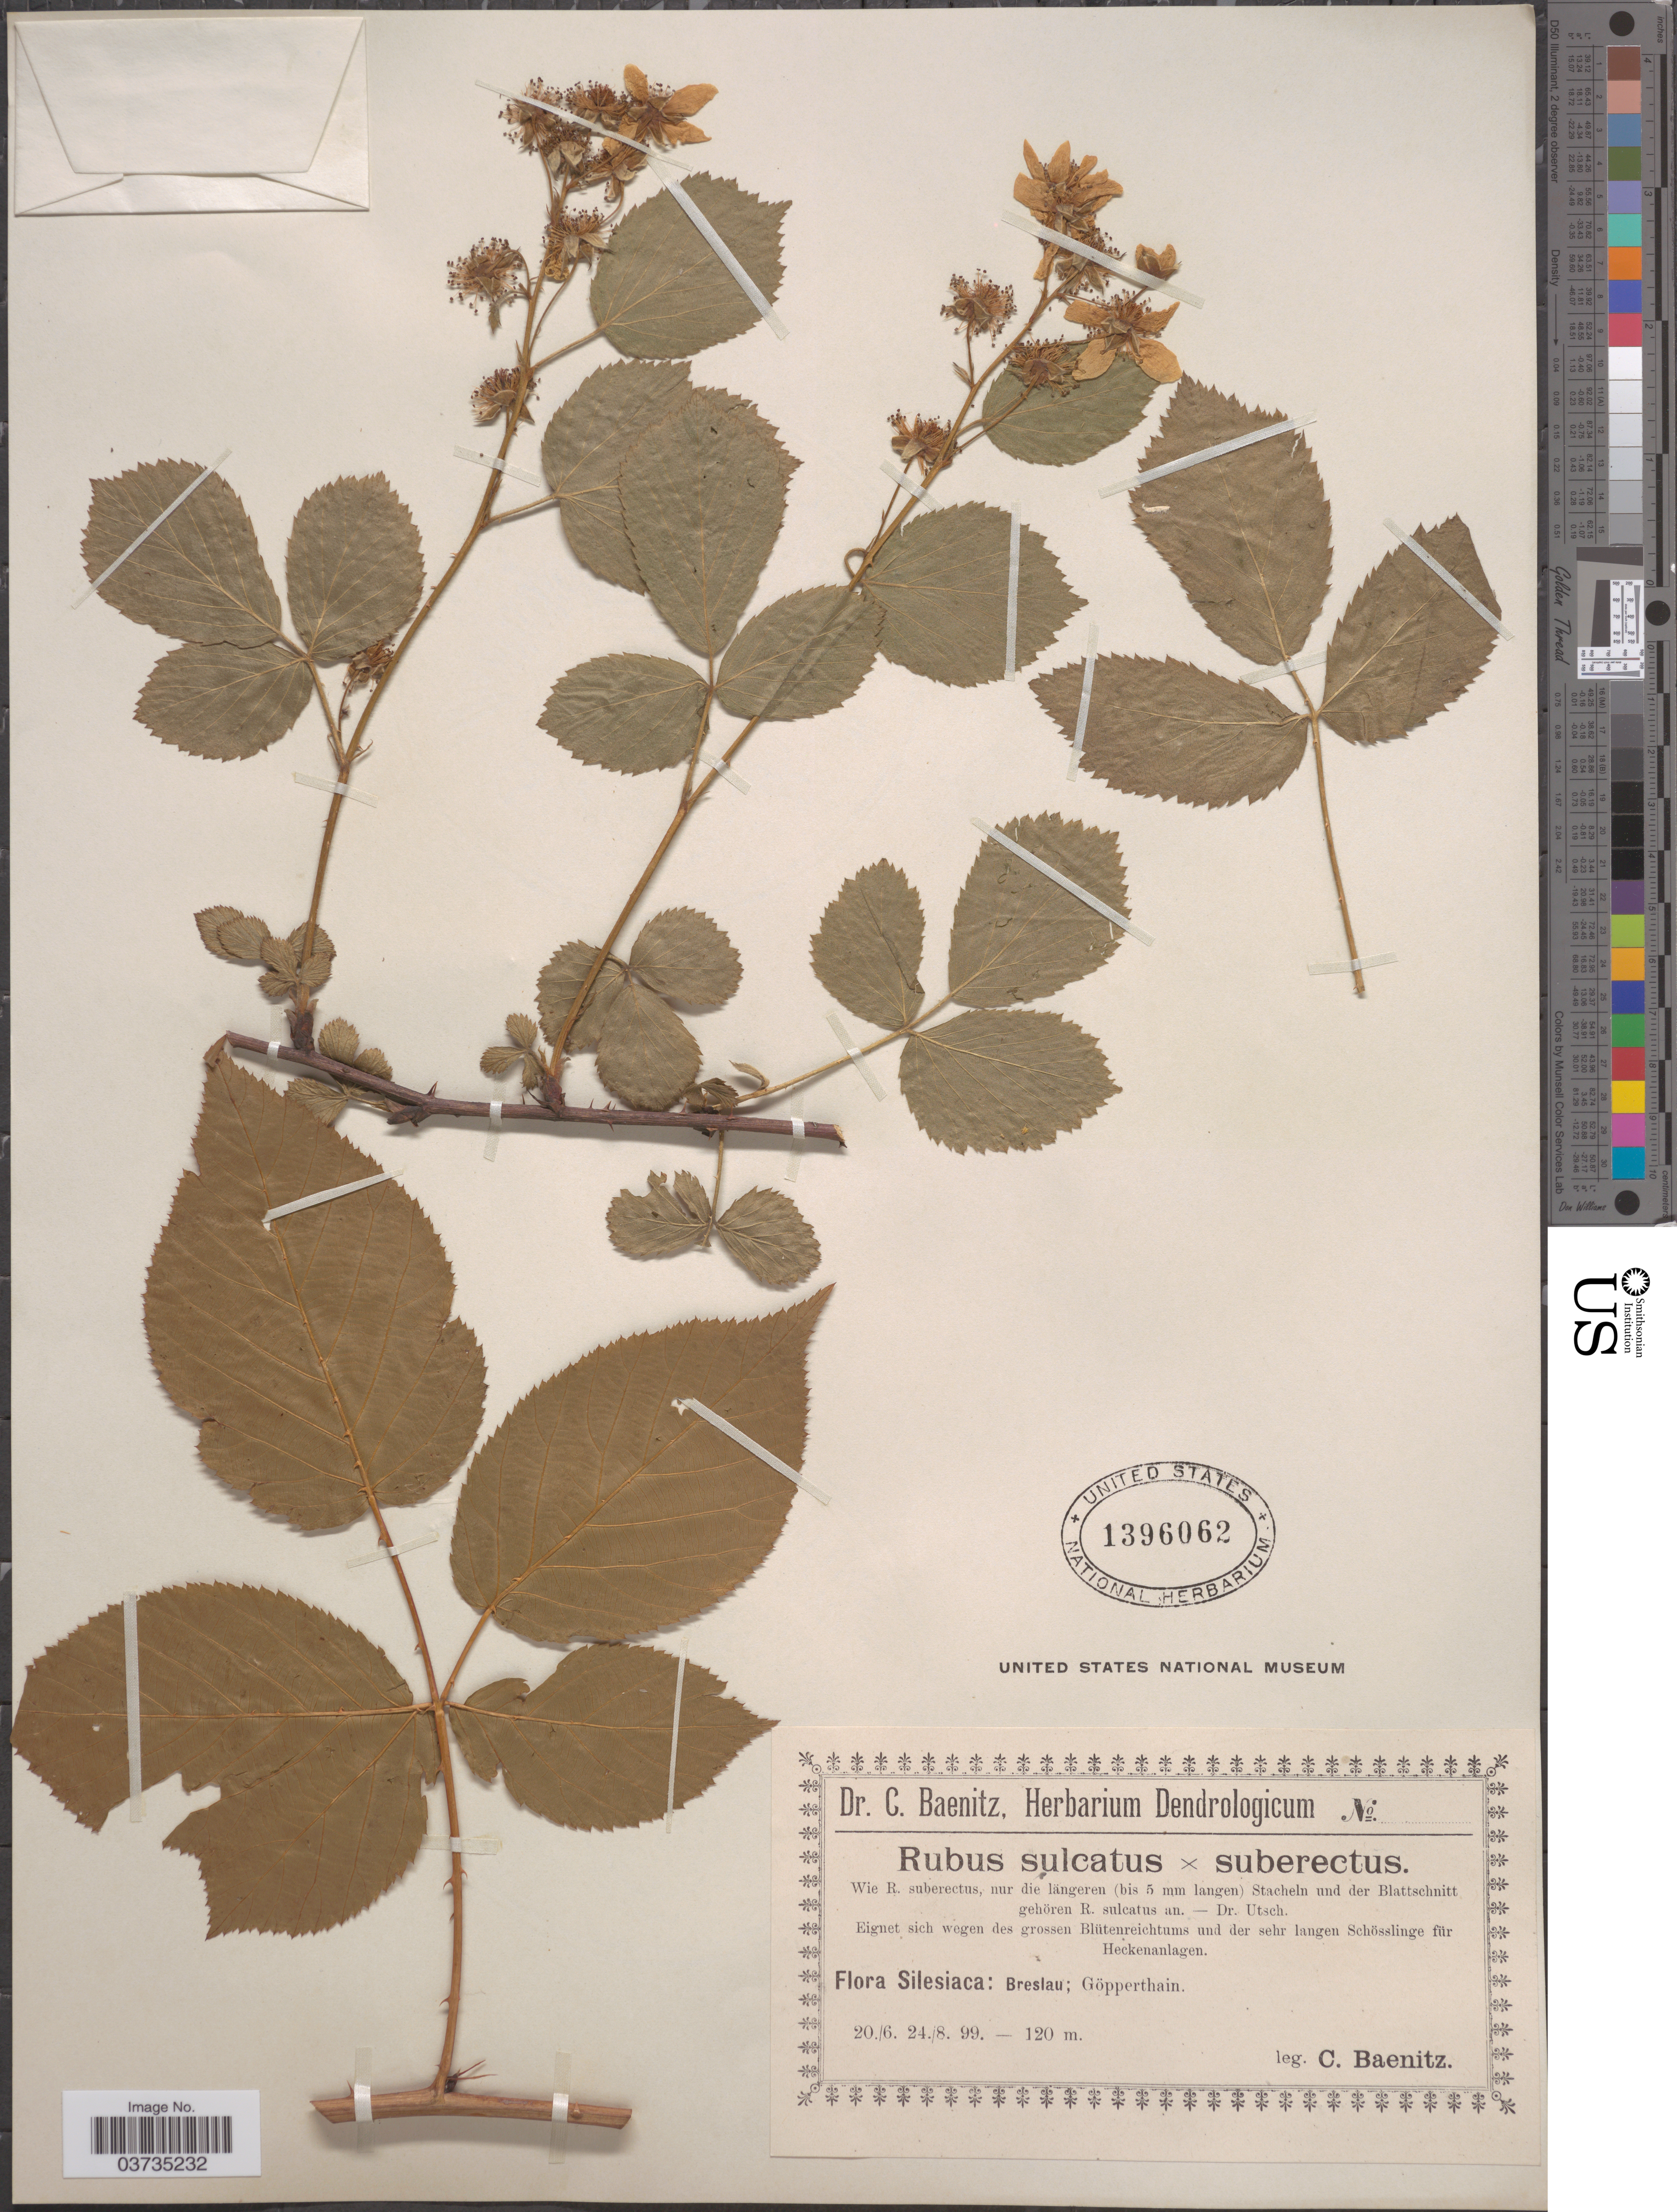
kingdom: Plantae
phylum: Tracheophyta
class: Magnoliopsida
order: Rosales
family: Rosaceae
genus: Rubus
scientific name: Rubus sulcatus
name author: Vest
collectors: C. G. Baenitz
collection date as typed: Transcribed d/m/y: 20/6/99 to 24/8/99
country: Poland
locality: Silesiaca: Breslau; Göpperthain.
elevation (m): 120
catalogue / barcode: US 1396062